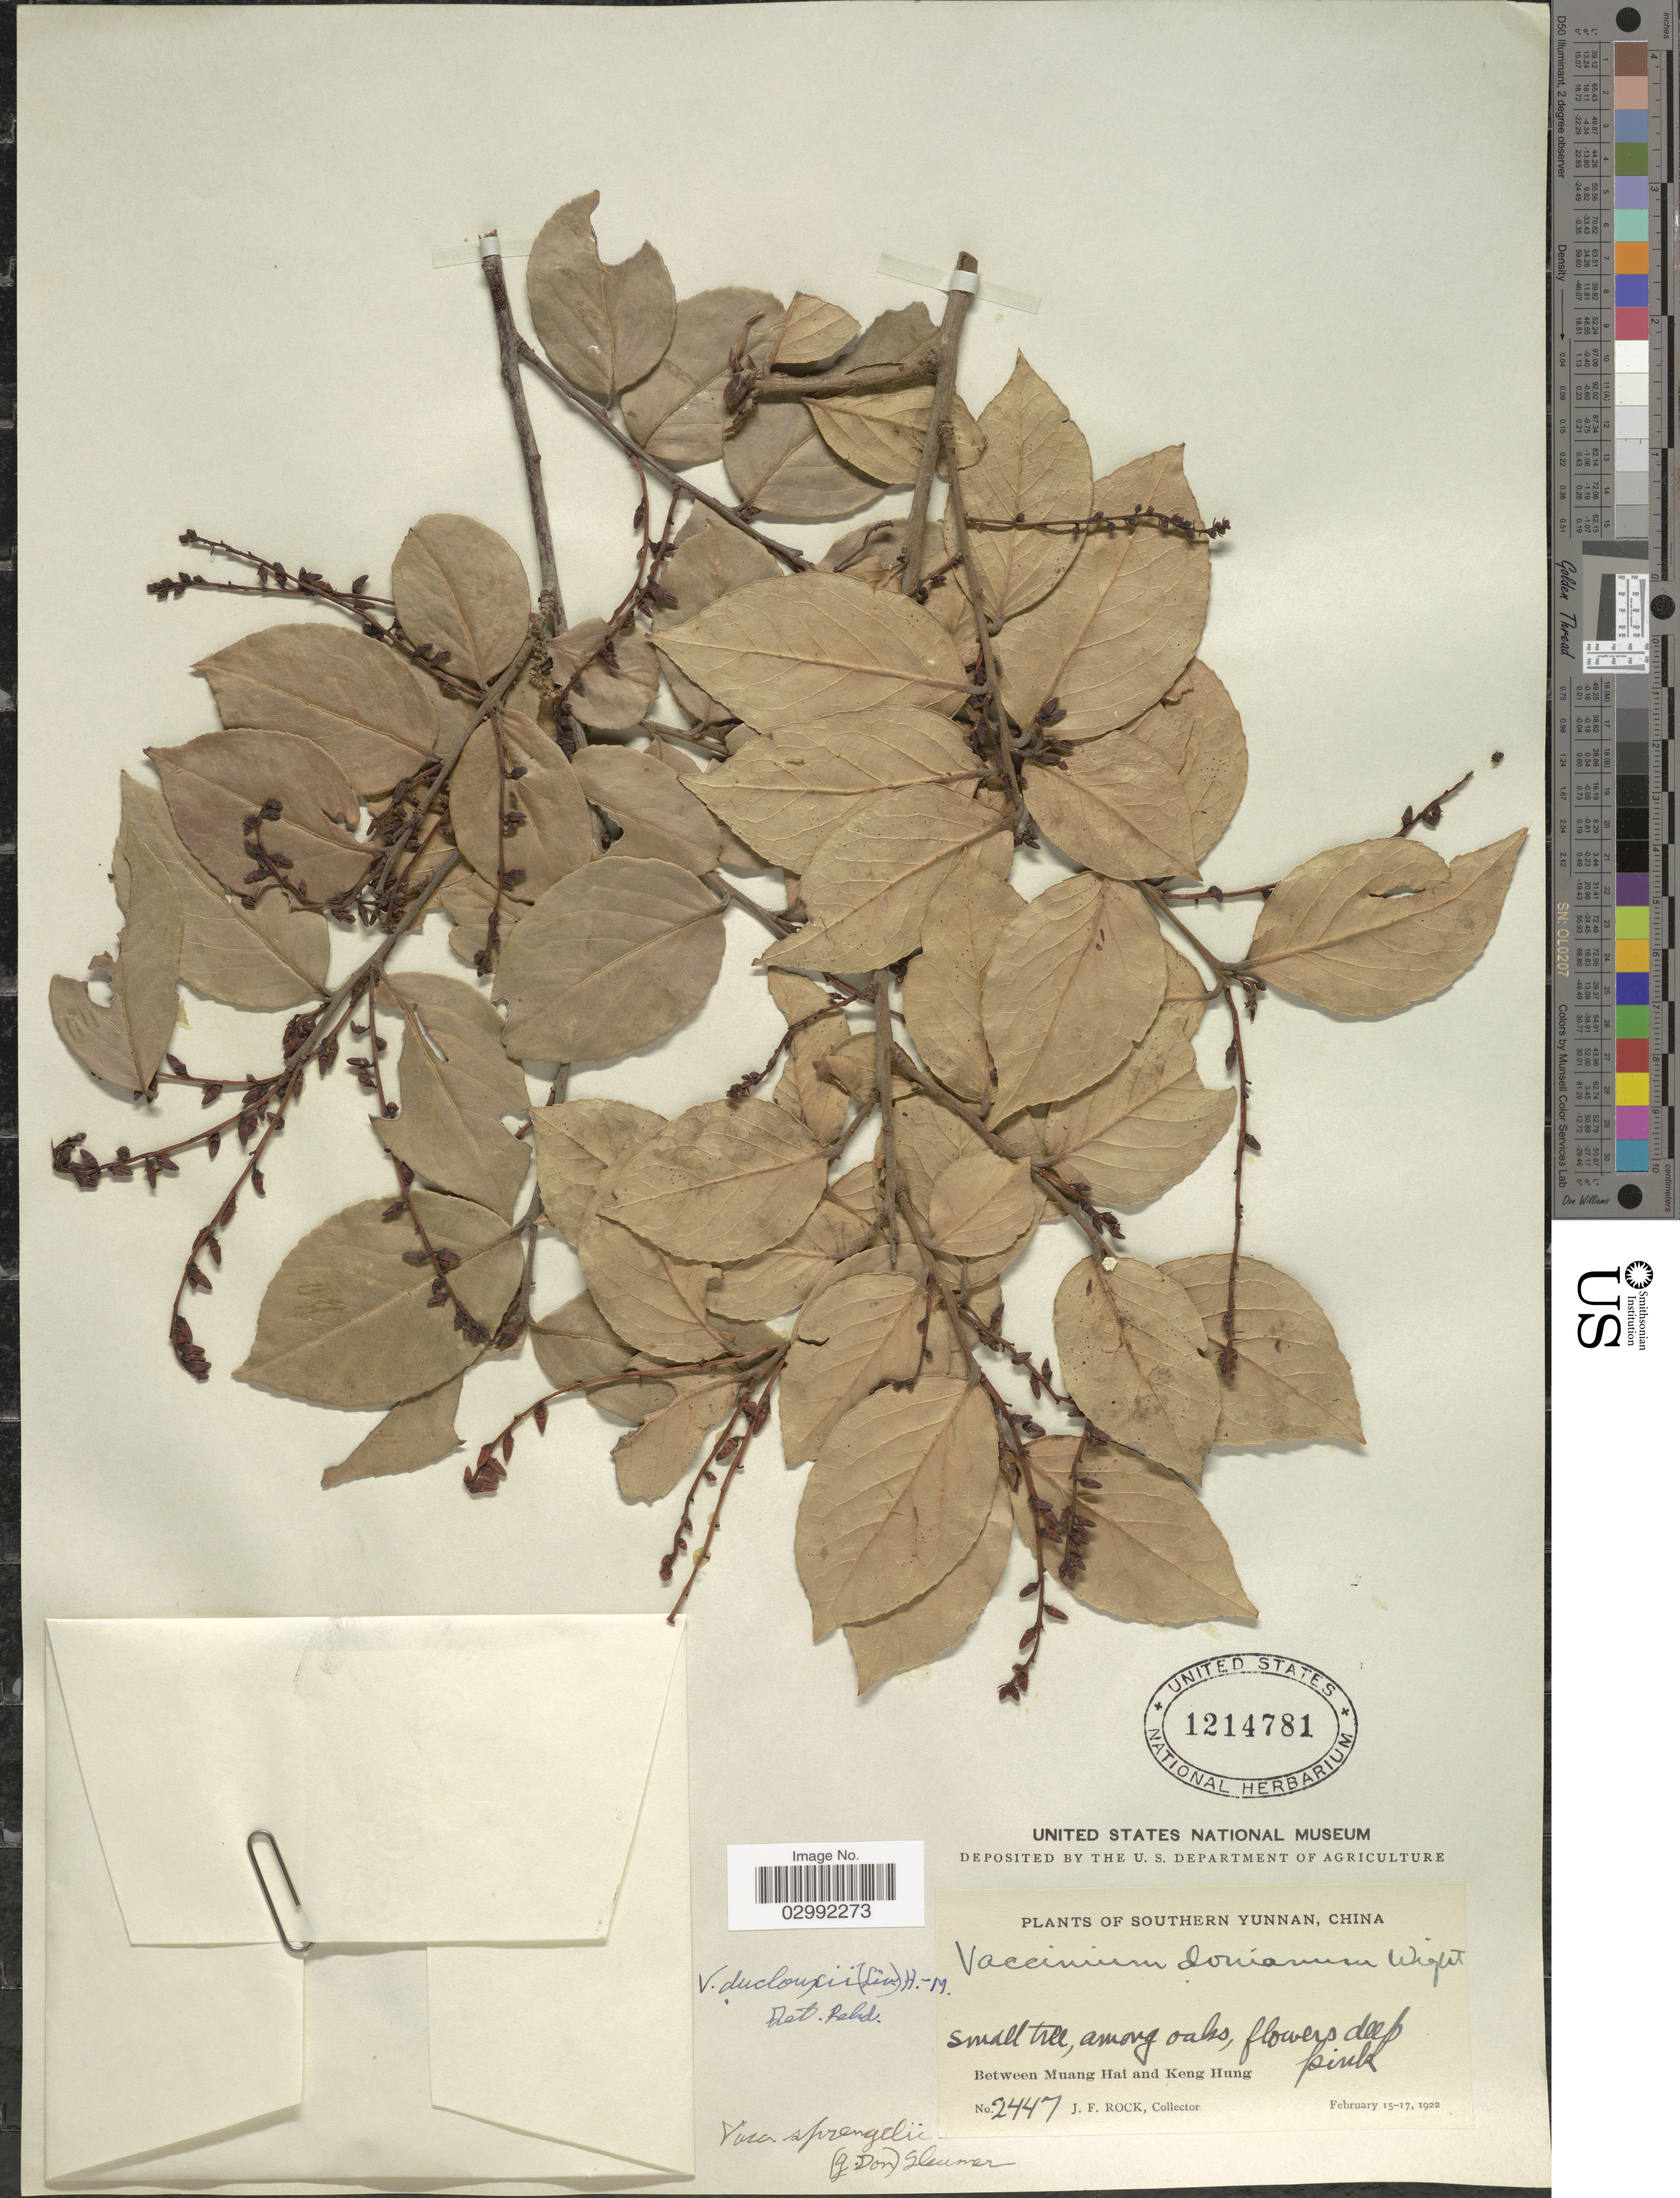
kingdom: Plantae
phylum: Tracheophyta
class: Magnoliopsida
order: Ericales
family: Ericaceae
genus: Vaccinium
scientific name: Vaccinium sprengelii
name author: (G. Don) Sleumer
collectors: J. Rock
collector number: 2447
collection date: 1922-02-15/1922-02-17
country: China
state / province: Yunnan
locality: Southern Yunnan. Between Muang Hai and Keng Hung.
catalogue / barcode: US 1214781